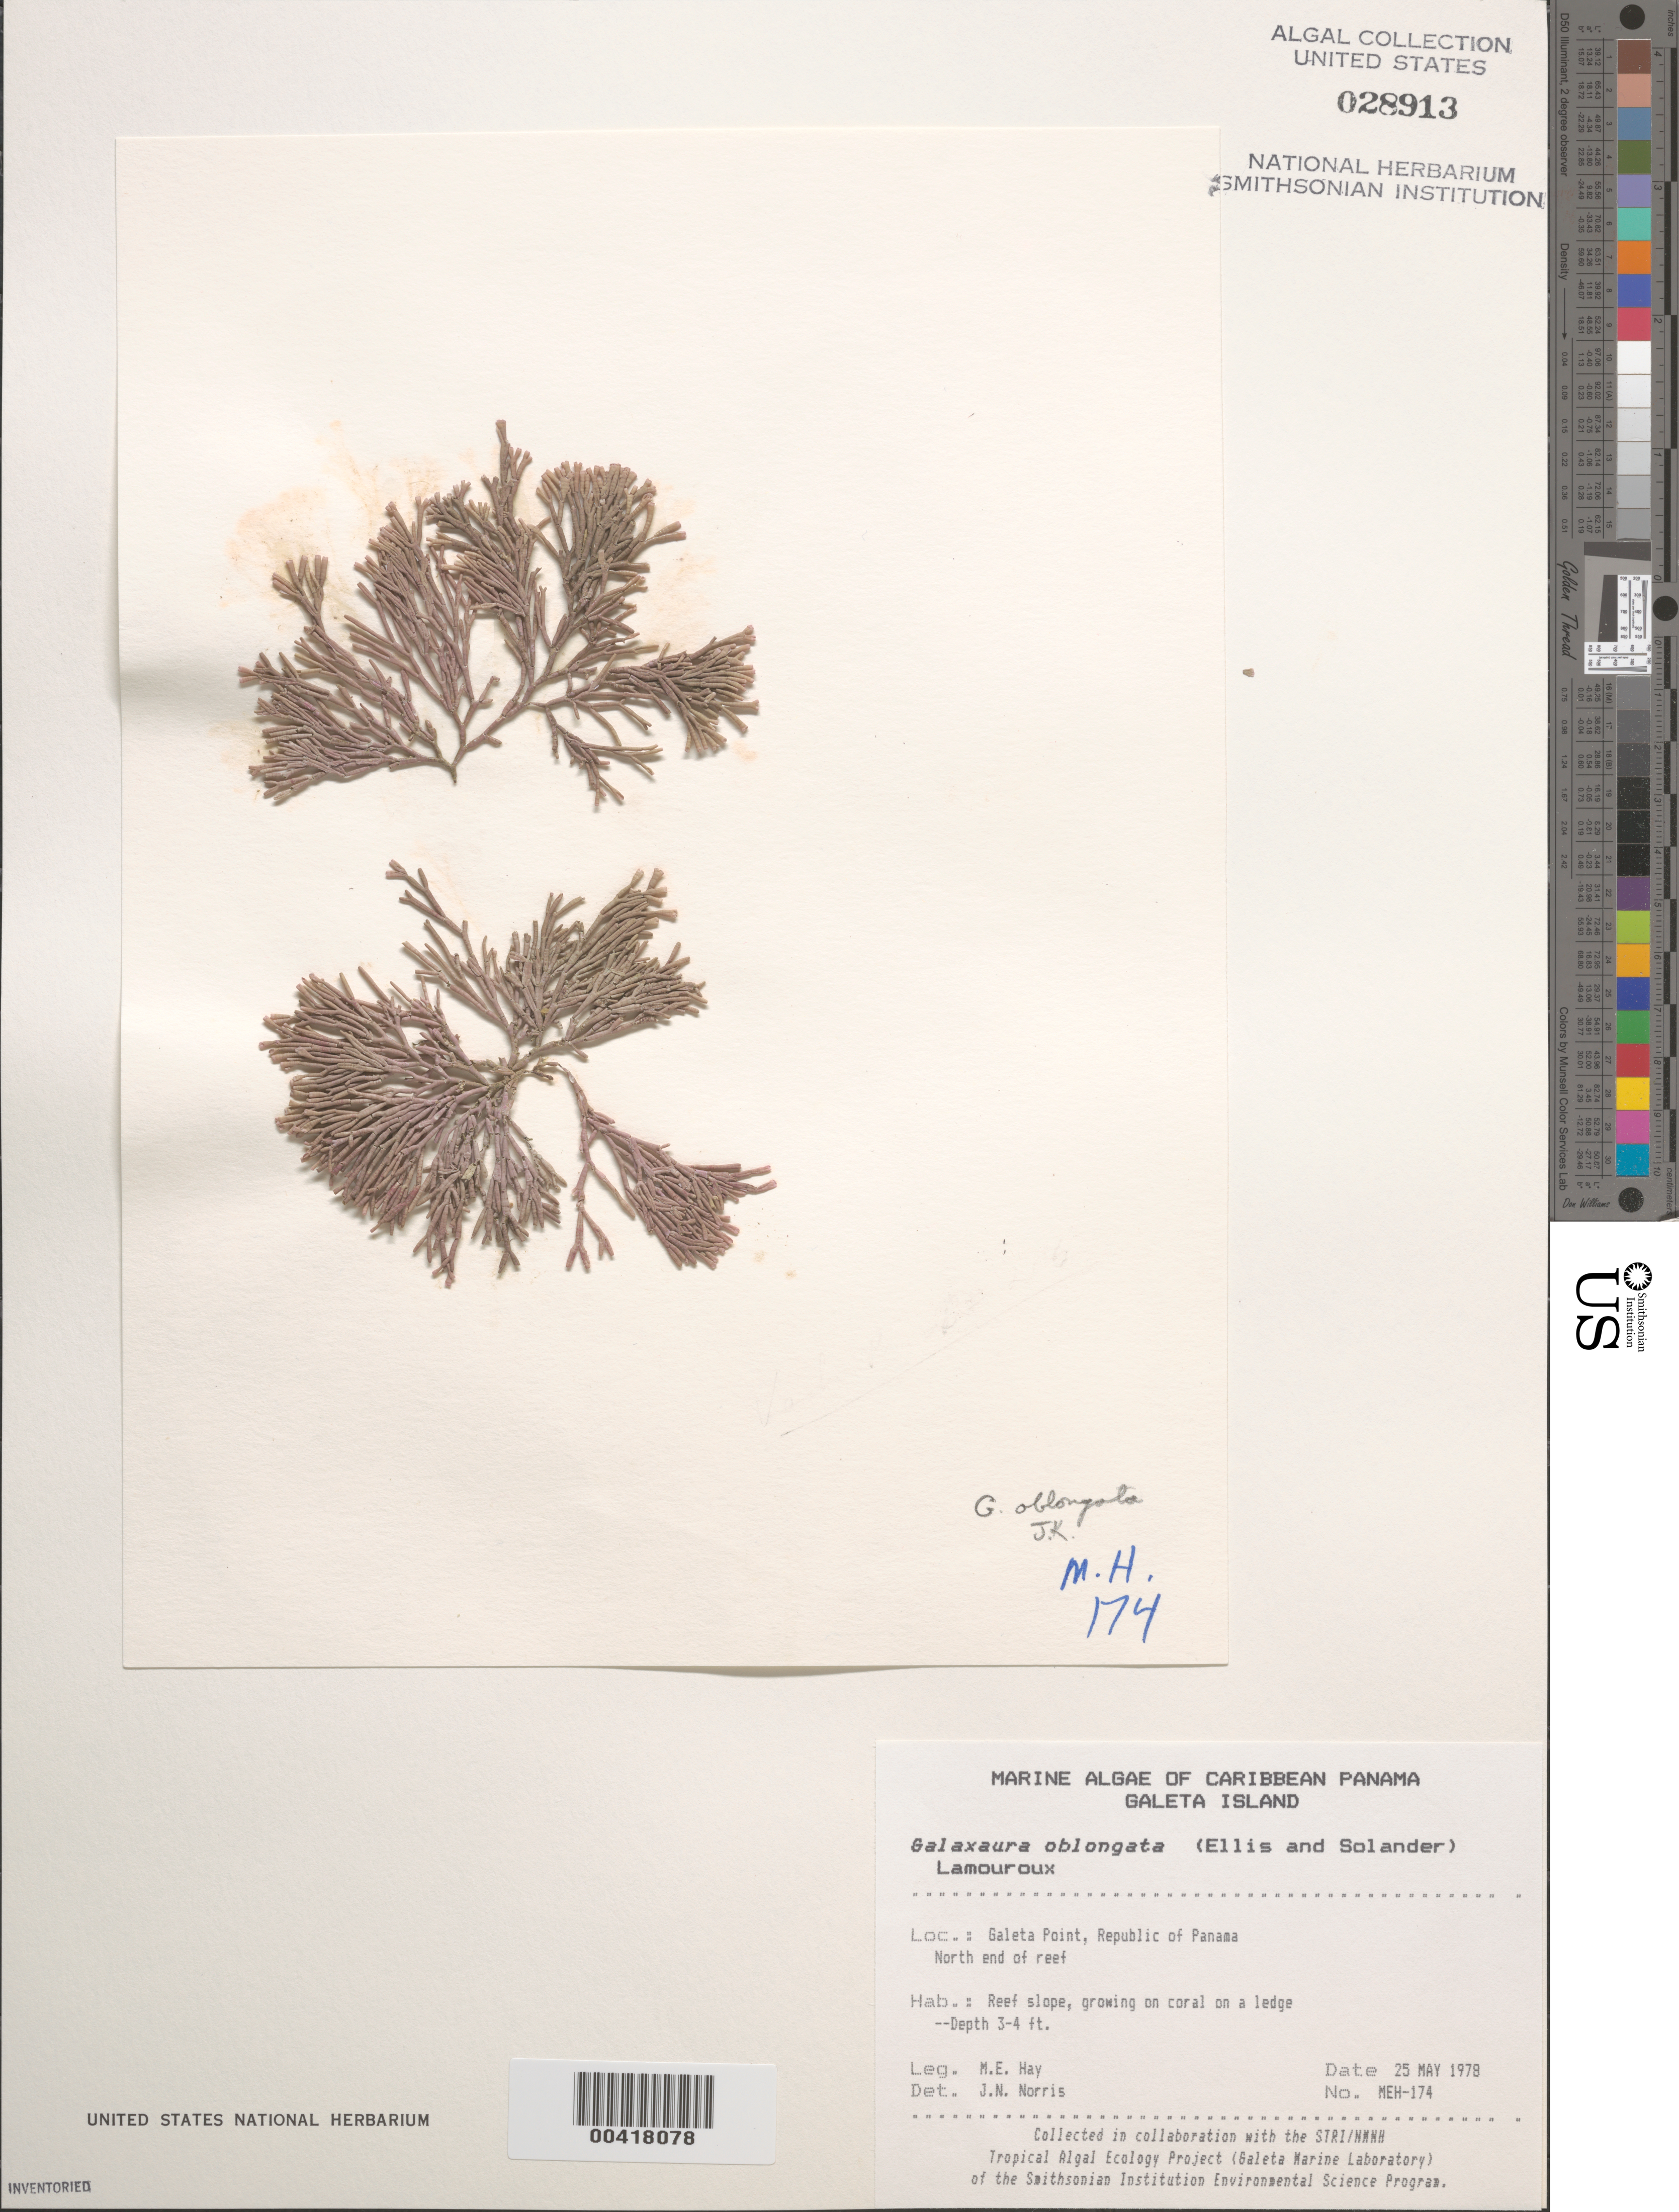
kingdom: Plantae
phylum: Rhodophyta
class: Florideophyceae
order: Nemaliales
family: Galaxauraceae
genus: Tricleocarpa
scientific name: Tricleocarpa fragilis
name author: (L.) Huisman & R.A. Towns.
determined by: Algae name updating Project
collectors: M. E. Hay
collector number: MEH-174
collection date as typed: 25 May 1978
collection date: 1978-05-25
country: Panama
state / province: Colón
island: Galeta Island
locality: Galeta Point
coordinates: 9 24' 18" N, 79 51' 48.5" W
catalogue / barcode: US 28913